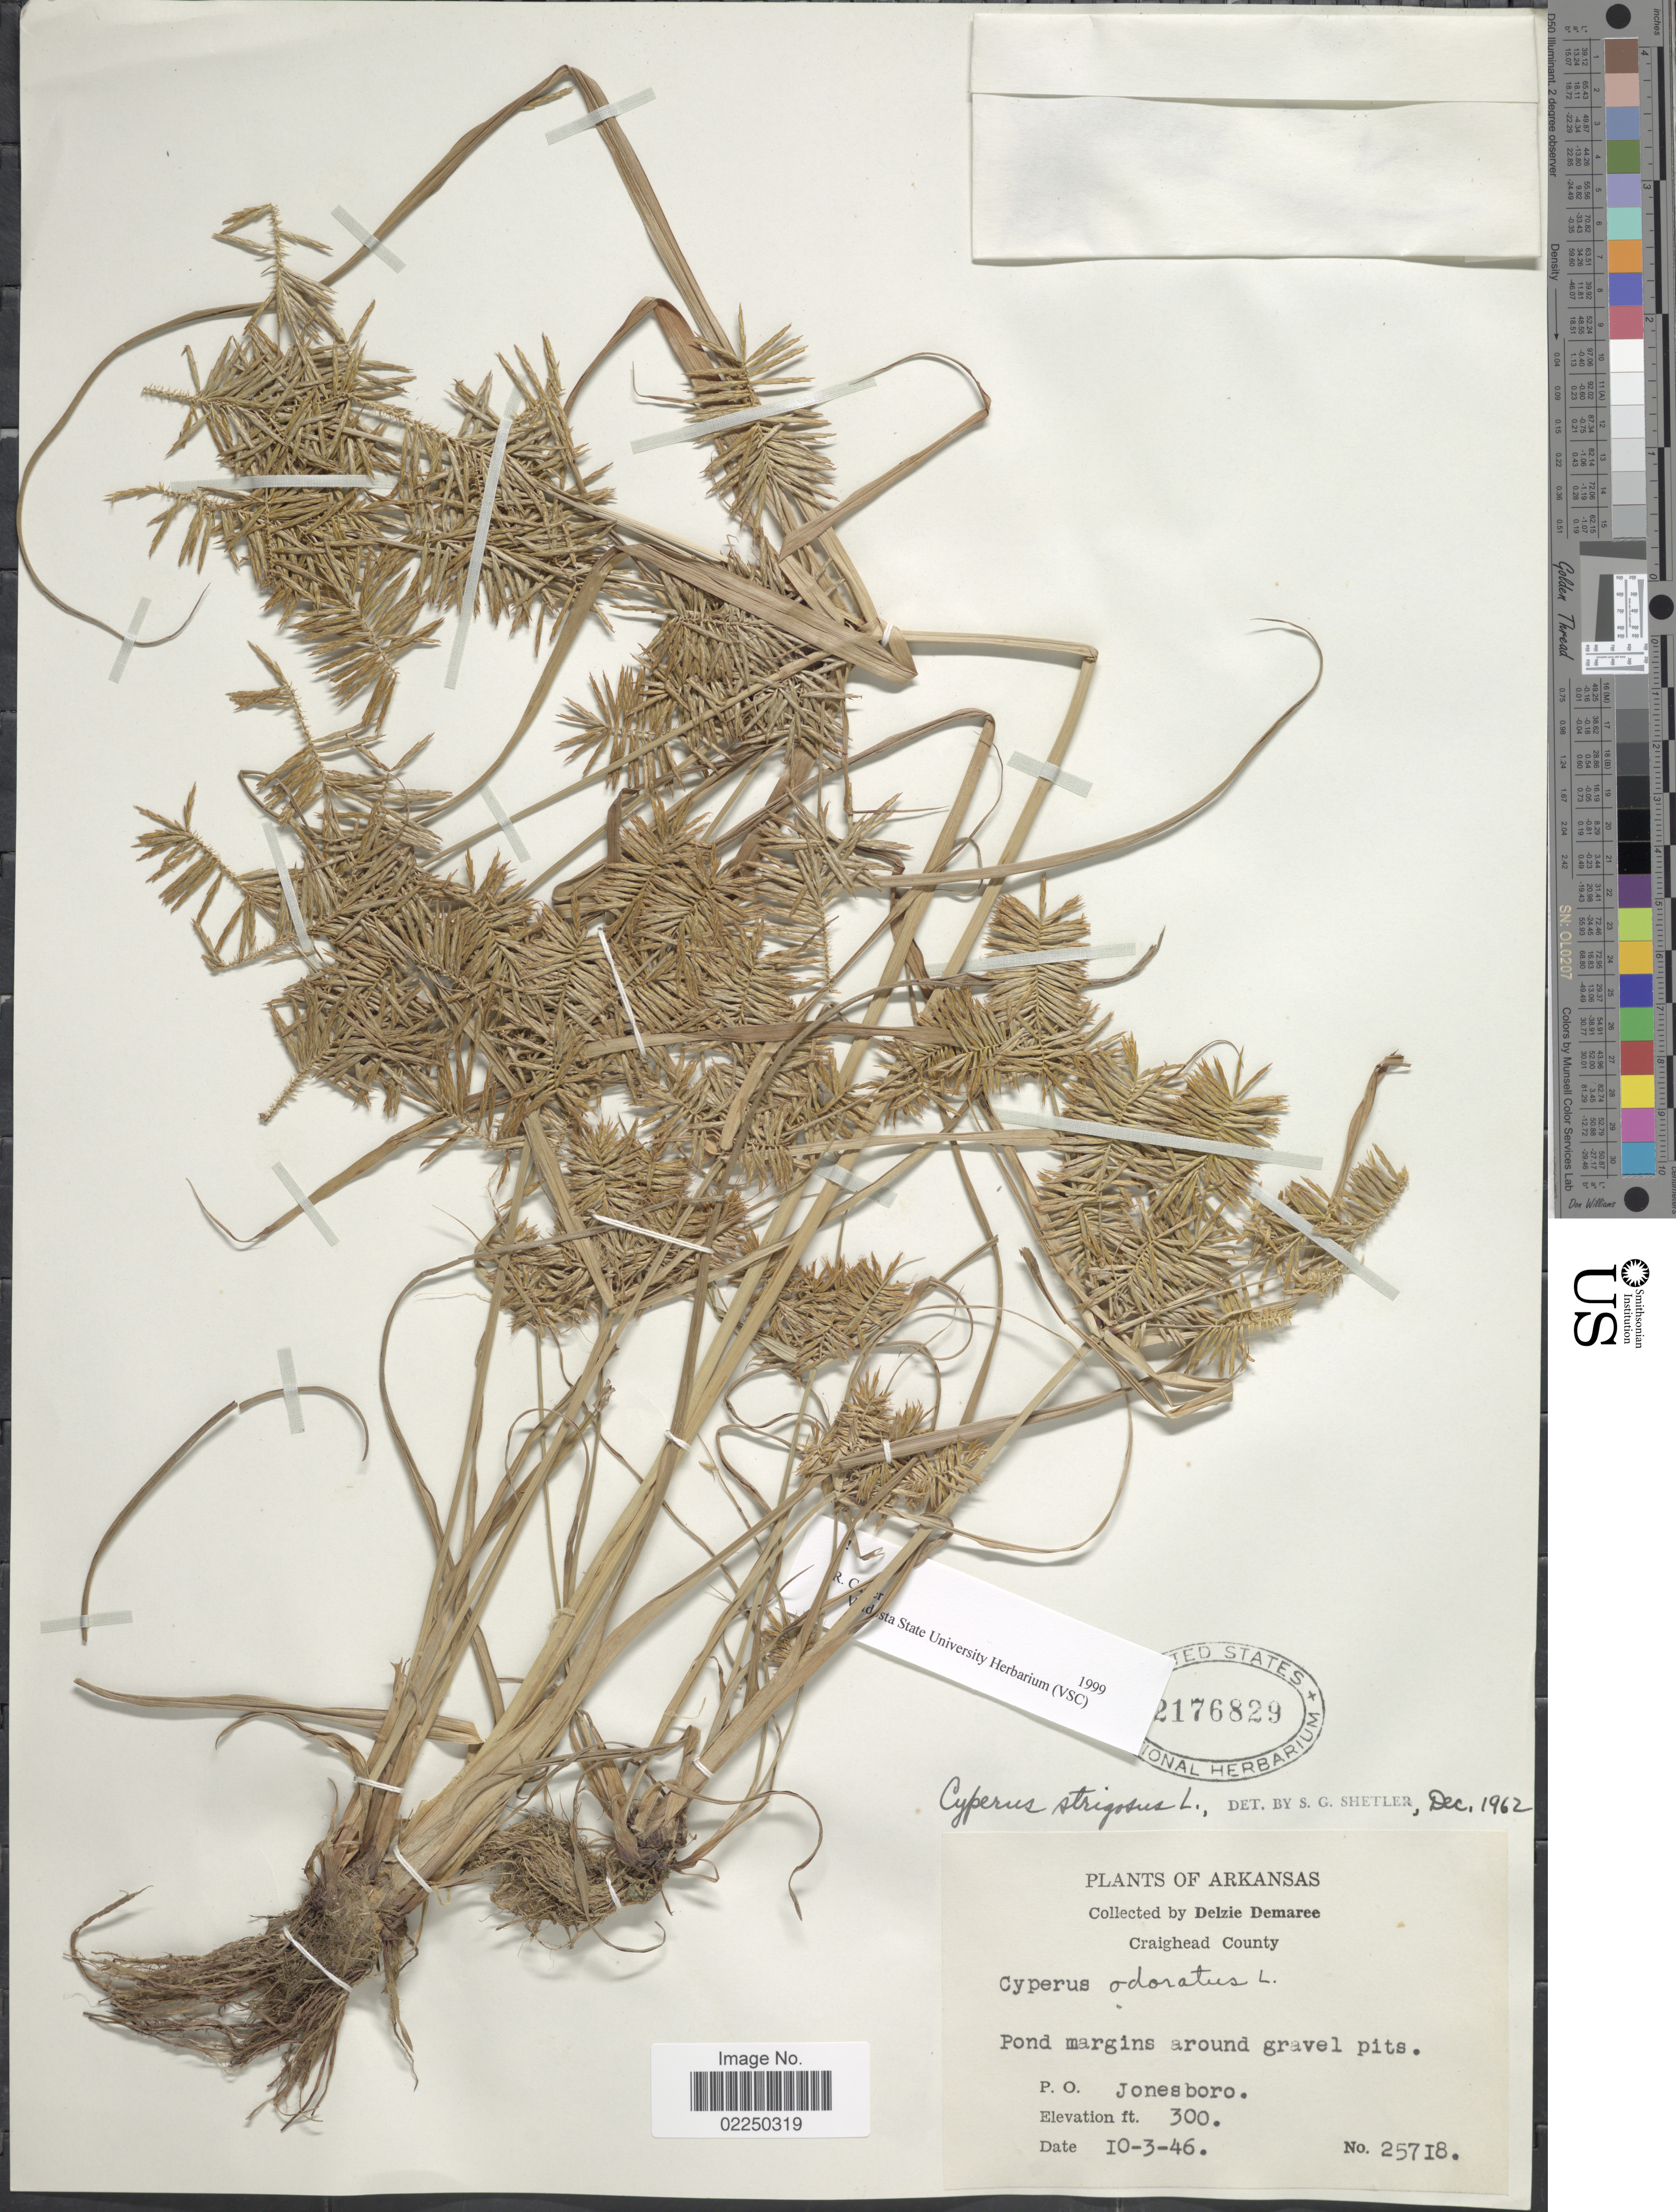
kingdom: Plantae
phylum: Tracheophyta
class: Liliopsida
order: Poales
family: Cyperaceae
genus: Cyperus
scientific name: Cyperus strigosus L.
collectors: D. Demaree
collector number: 25718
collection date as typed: Transcribed d/m/y: 10/3/46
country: United States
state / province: Arkansas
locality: Pond margins around gravel pits, P.O. Jonesboro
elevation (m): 91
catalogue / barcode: US 2176829